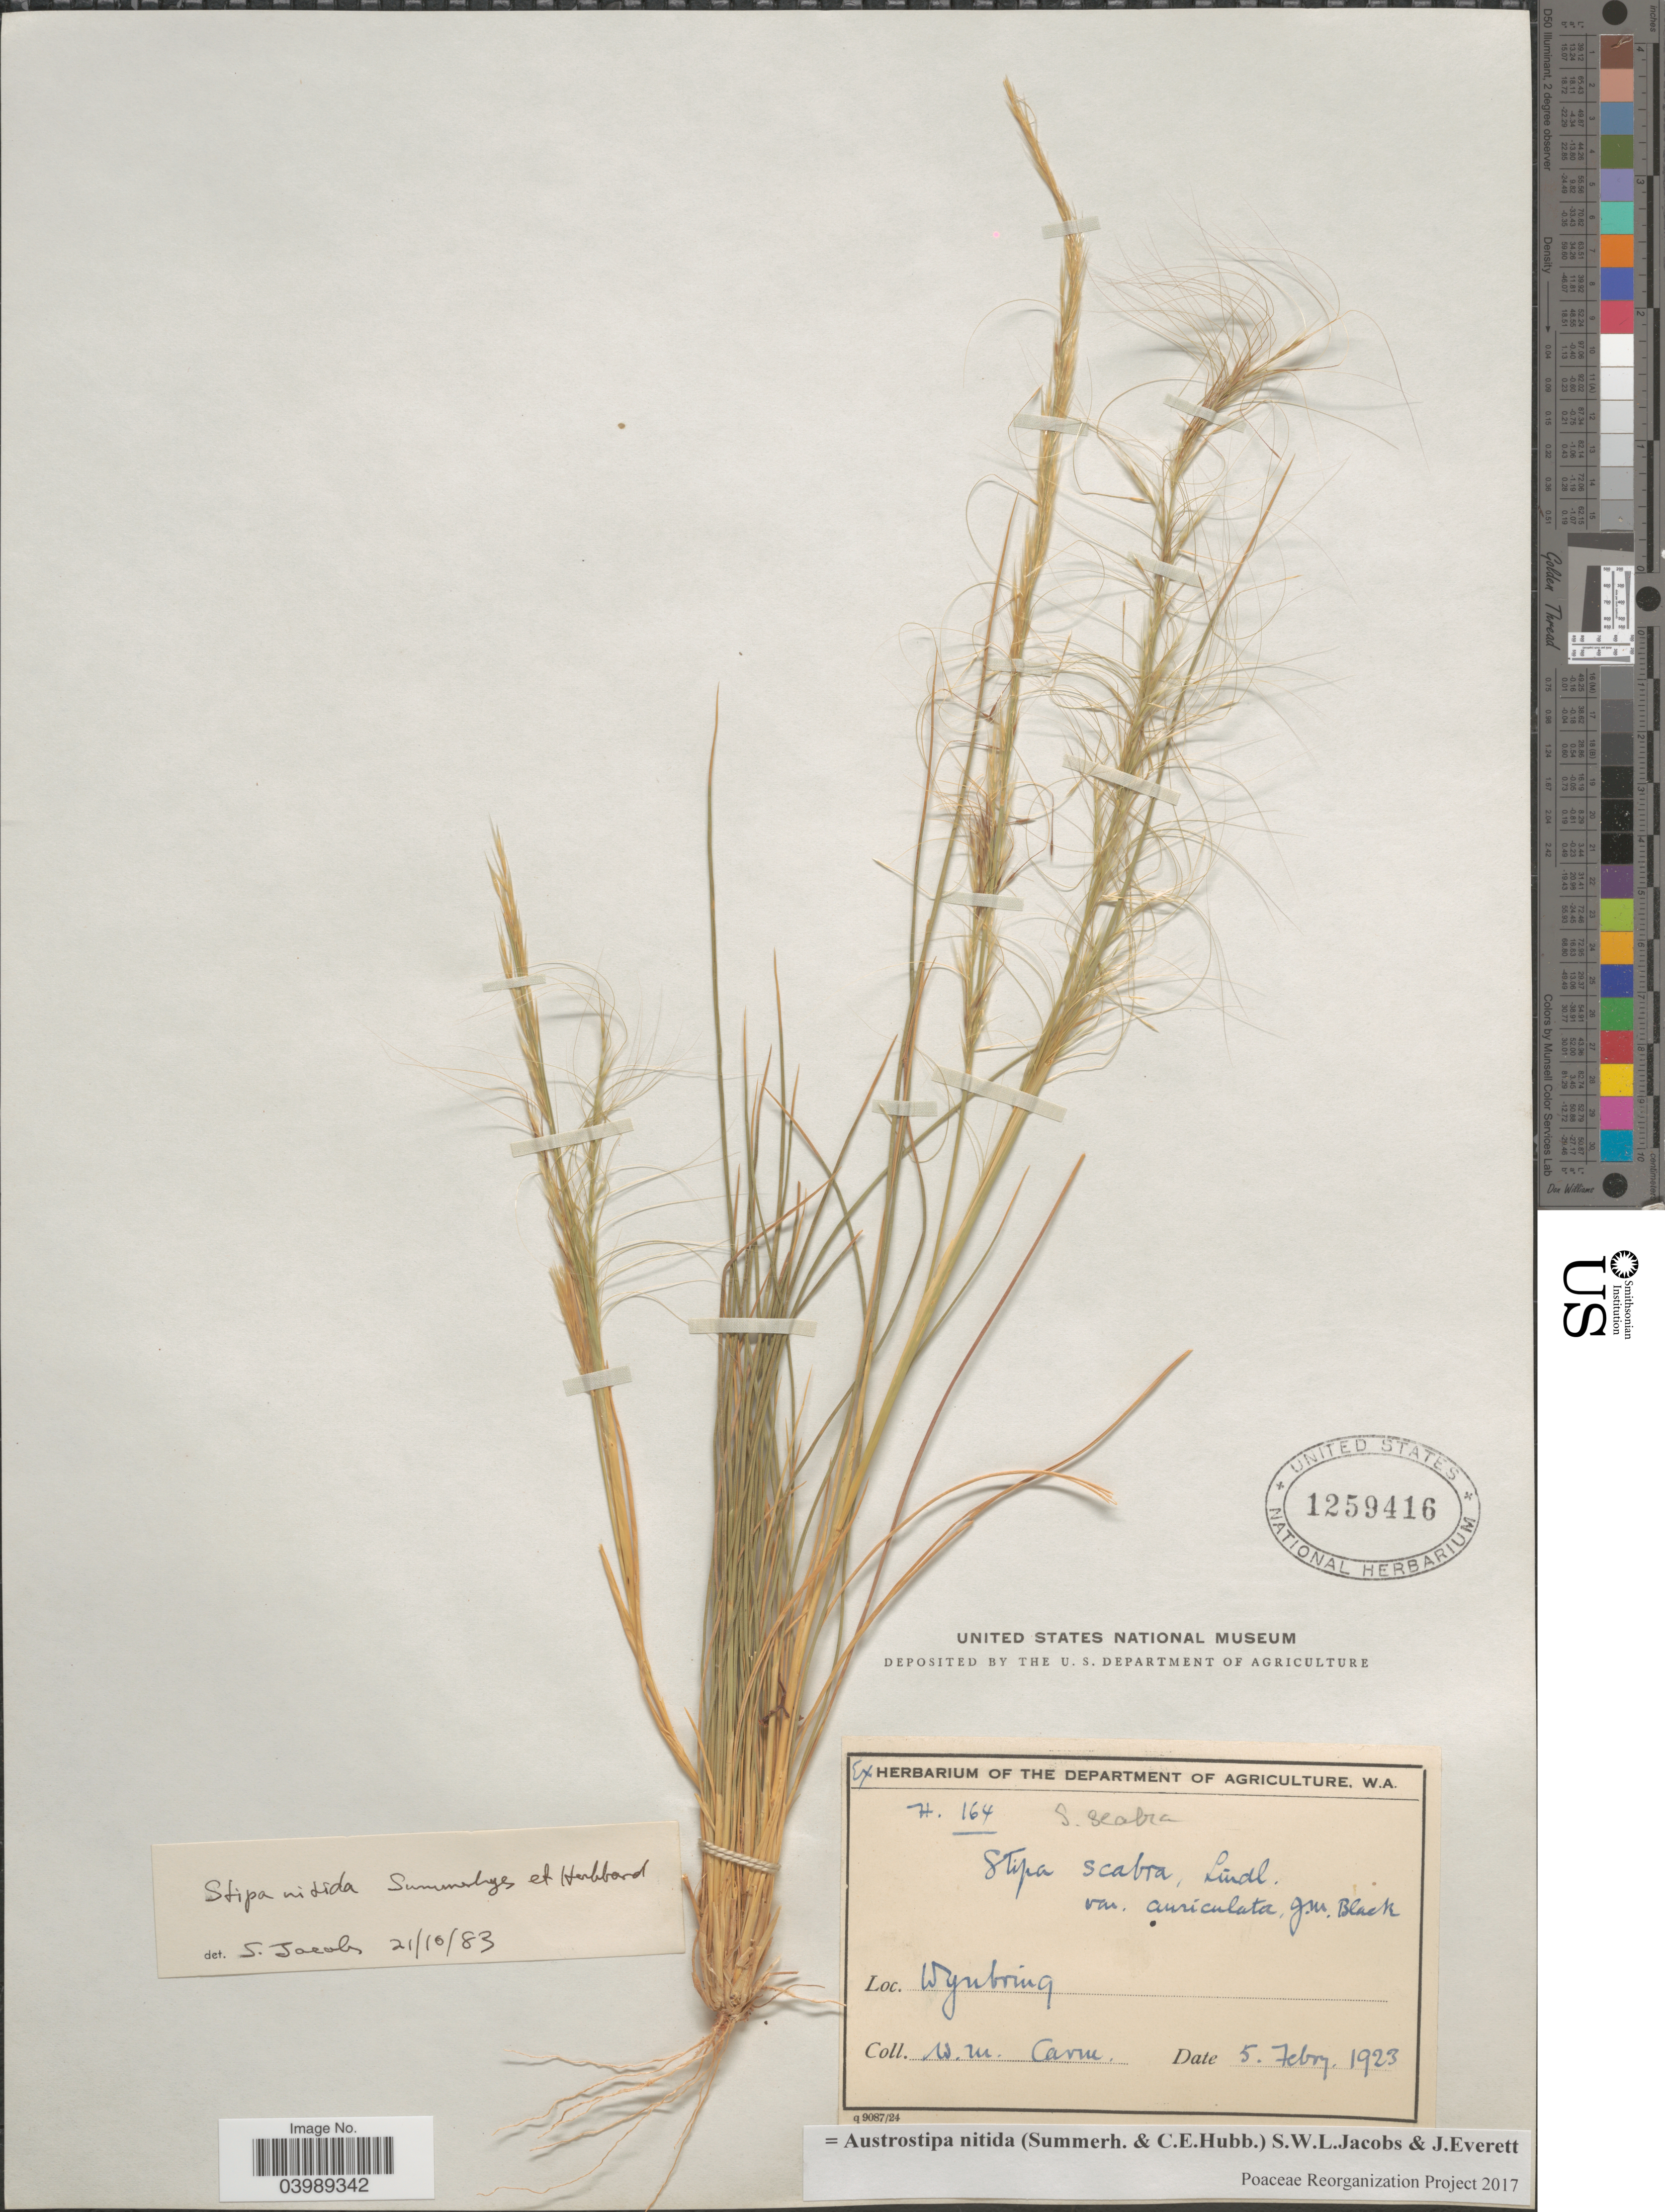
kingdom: Plantae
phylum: Tracheophyta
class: Liliopsida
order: Poales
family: Poaceae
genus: Austrostipa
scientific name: Austrostipa nitida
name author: (Summerh. & C.E. Hubb.) S.W.L. Jacobs & J. Everett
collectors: W. Carne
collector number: H164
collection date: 1923-02-05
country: Australia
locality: Wynbring.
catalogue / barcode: US 1259416